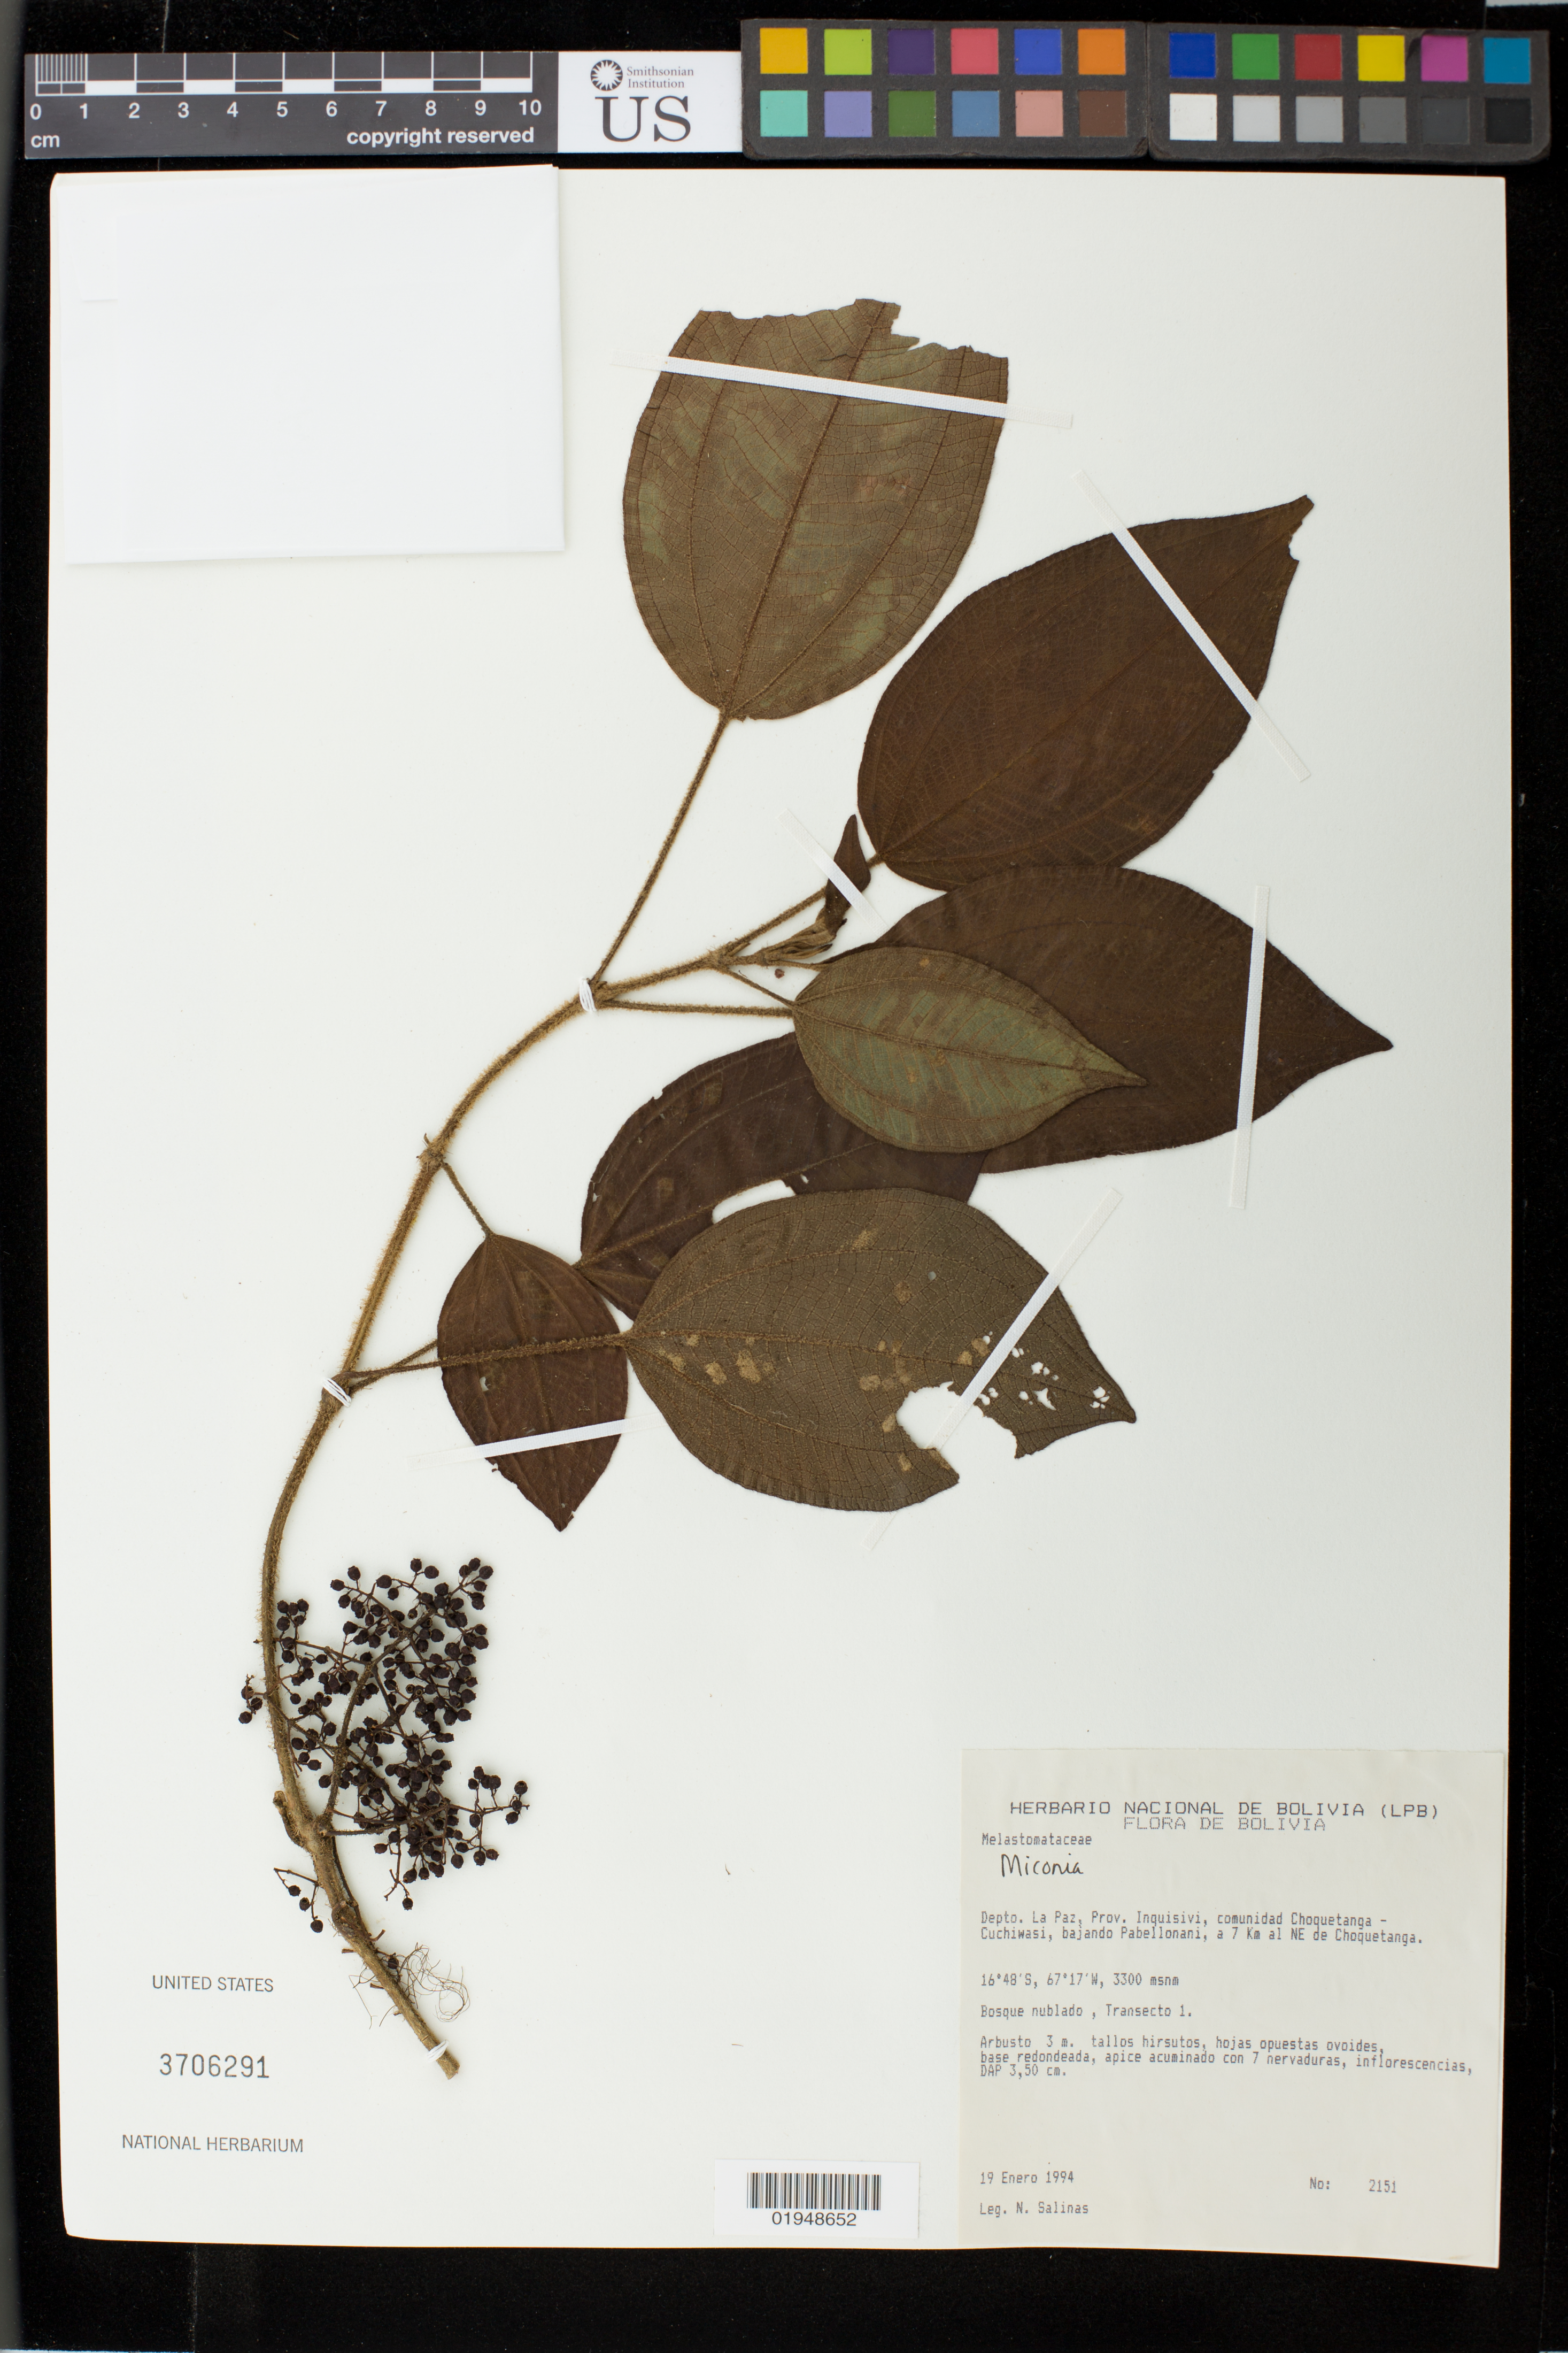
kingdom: Plantae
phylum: Tracheophyta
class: Magnoliopsida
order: Myrtales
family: Melastomataceae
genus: Miconia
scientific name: Miconia sp.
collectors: N. Salinas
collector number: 2151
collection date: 1994-01-19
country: Bolivia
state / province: La Paz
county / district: Inquisivi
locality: comunidad Choquetanga-Cuchiwasi, bajando Pabellonani a 7 k m al NE de Choquetanga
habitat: Cloud forest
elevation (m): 3300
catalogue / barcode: US 3706291